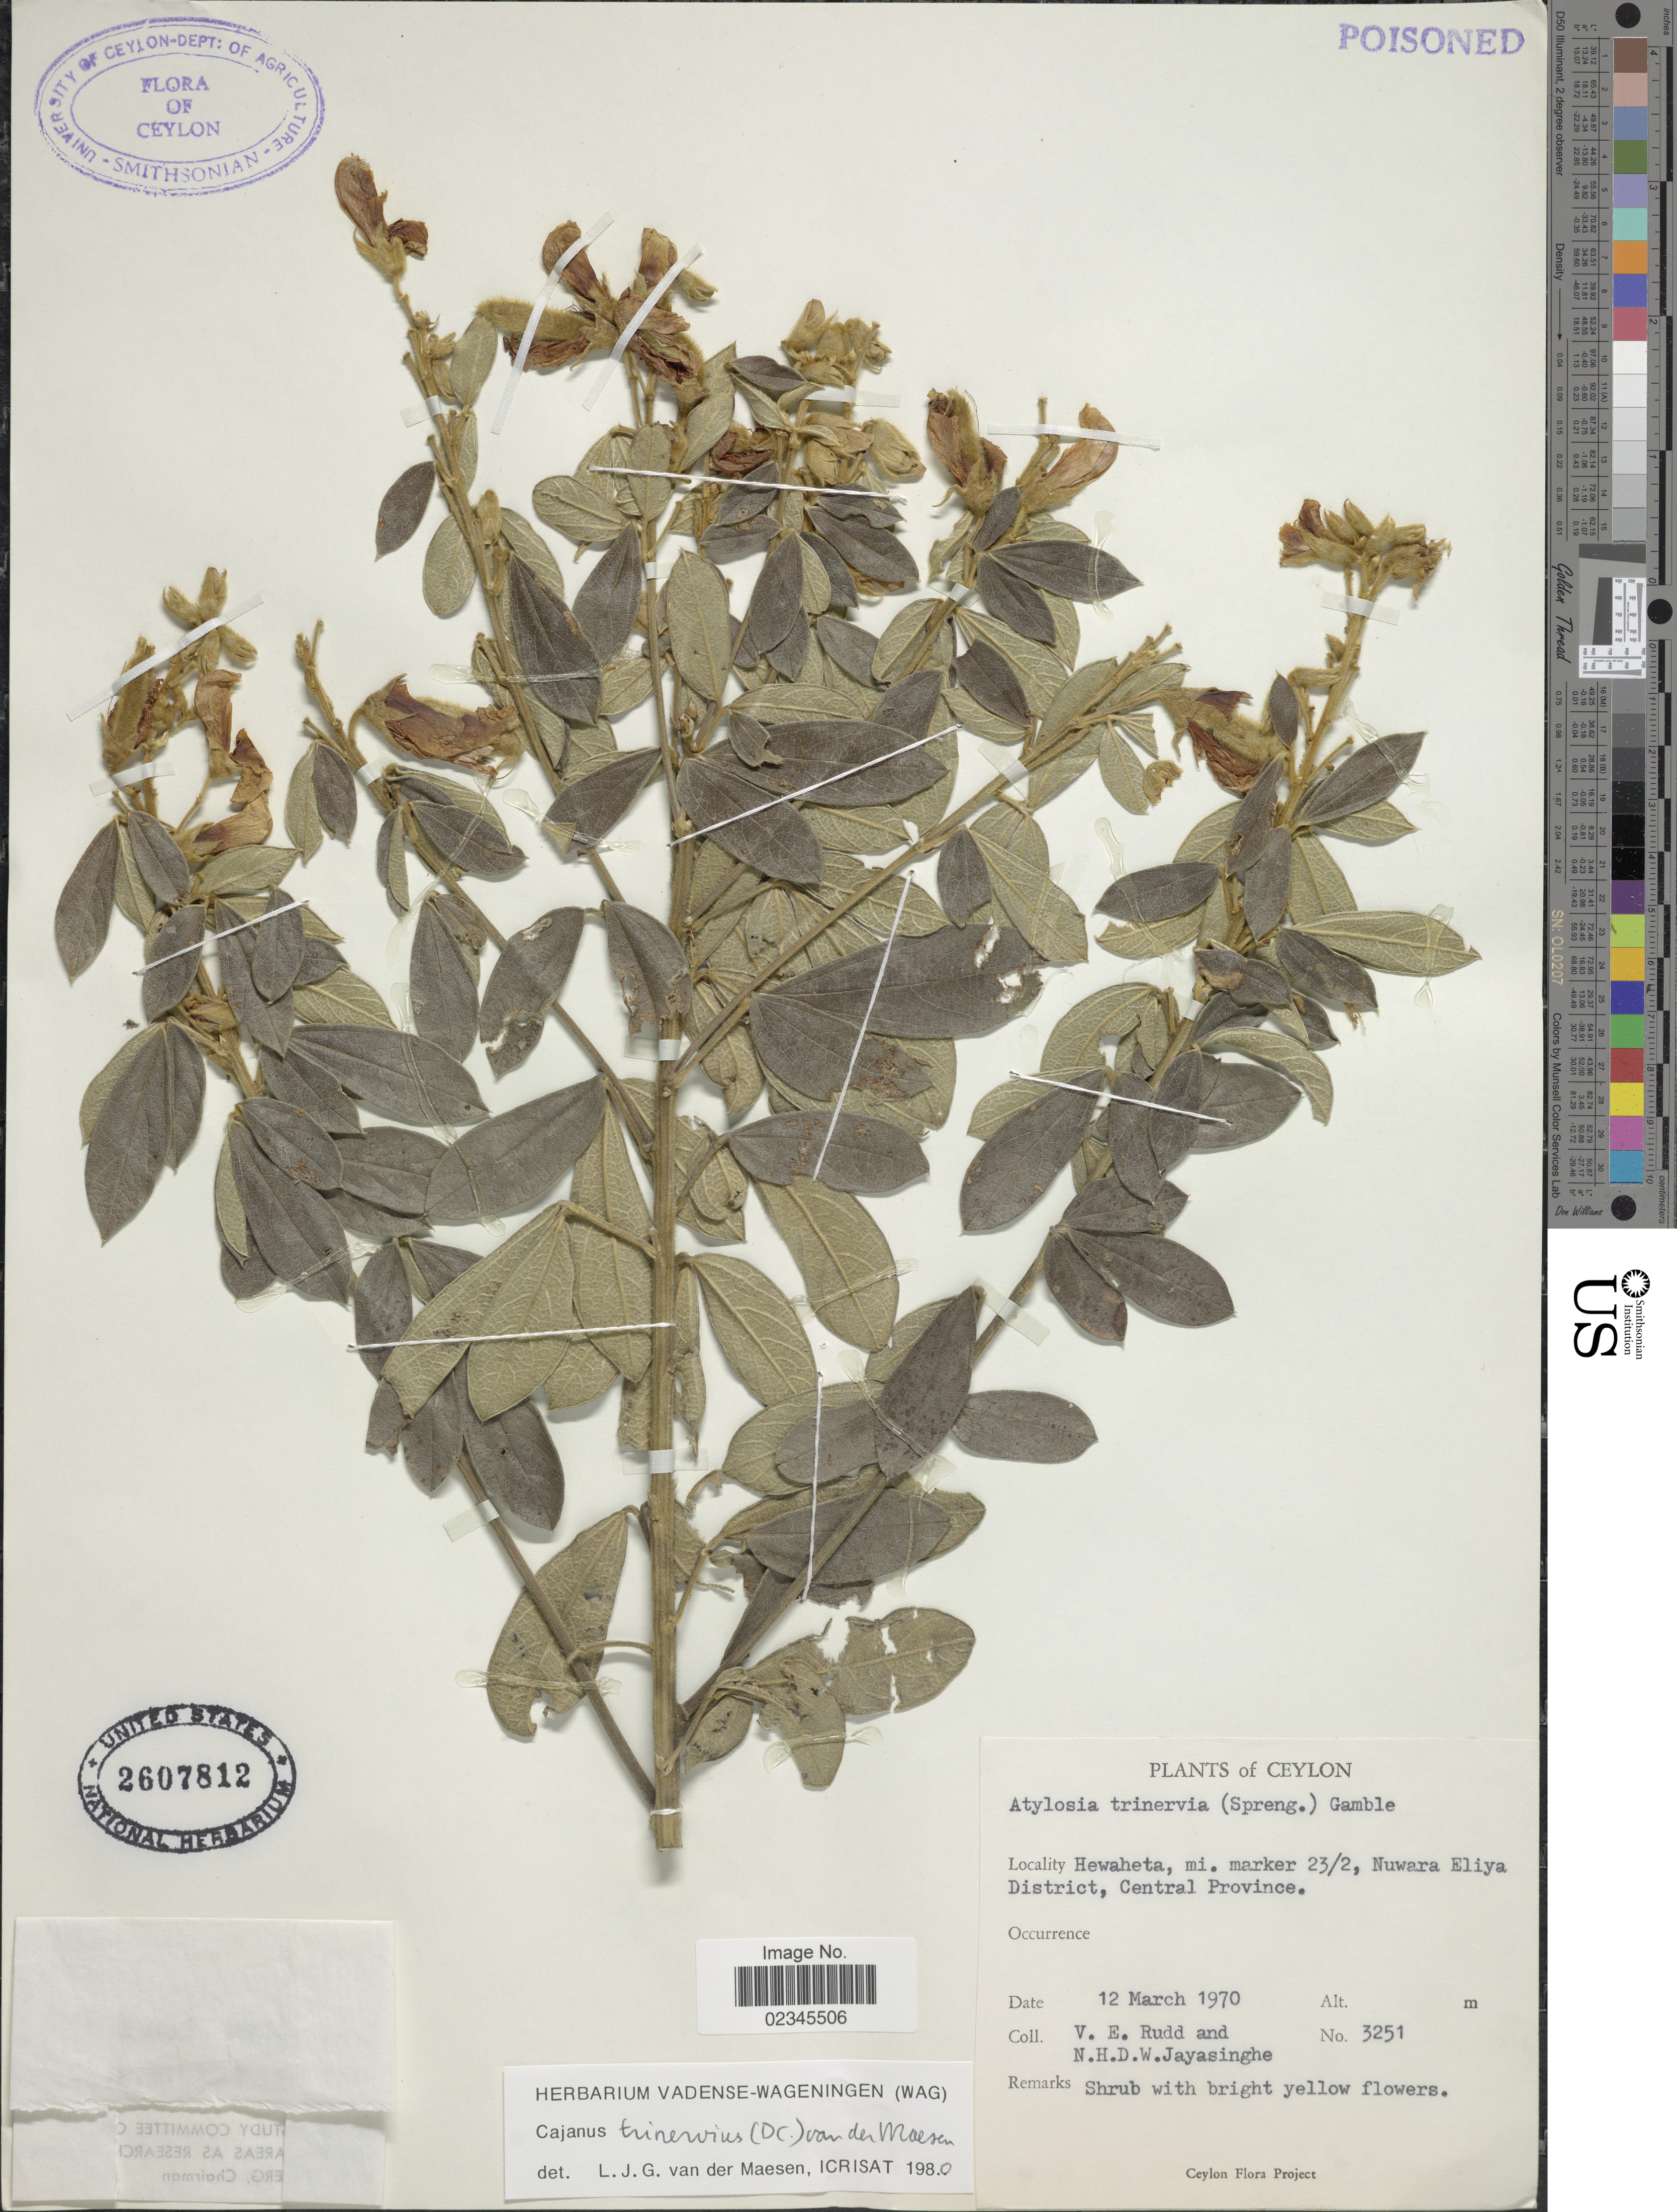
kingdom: Plantae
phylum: Tracheophyta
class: Magnoliopsida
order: Fabales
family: Fabaceae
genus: Cajanus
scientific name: Cajanus trinervius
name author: (DC.) Maesen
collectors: V. E. Rudd & N. Jayasinghe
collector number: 3251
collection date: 1970-03-12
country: Sri Lanka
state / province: Central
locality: Ceylon. Hewaheta, mi. marker 23/2, Nuwara Eliya District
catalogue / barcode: US 2607812